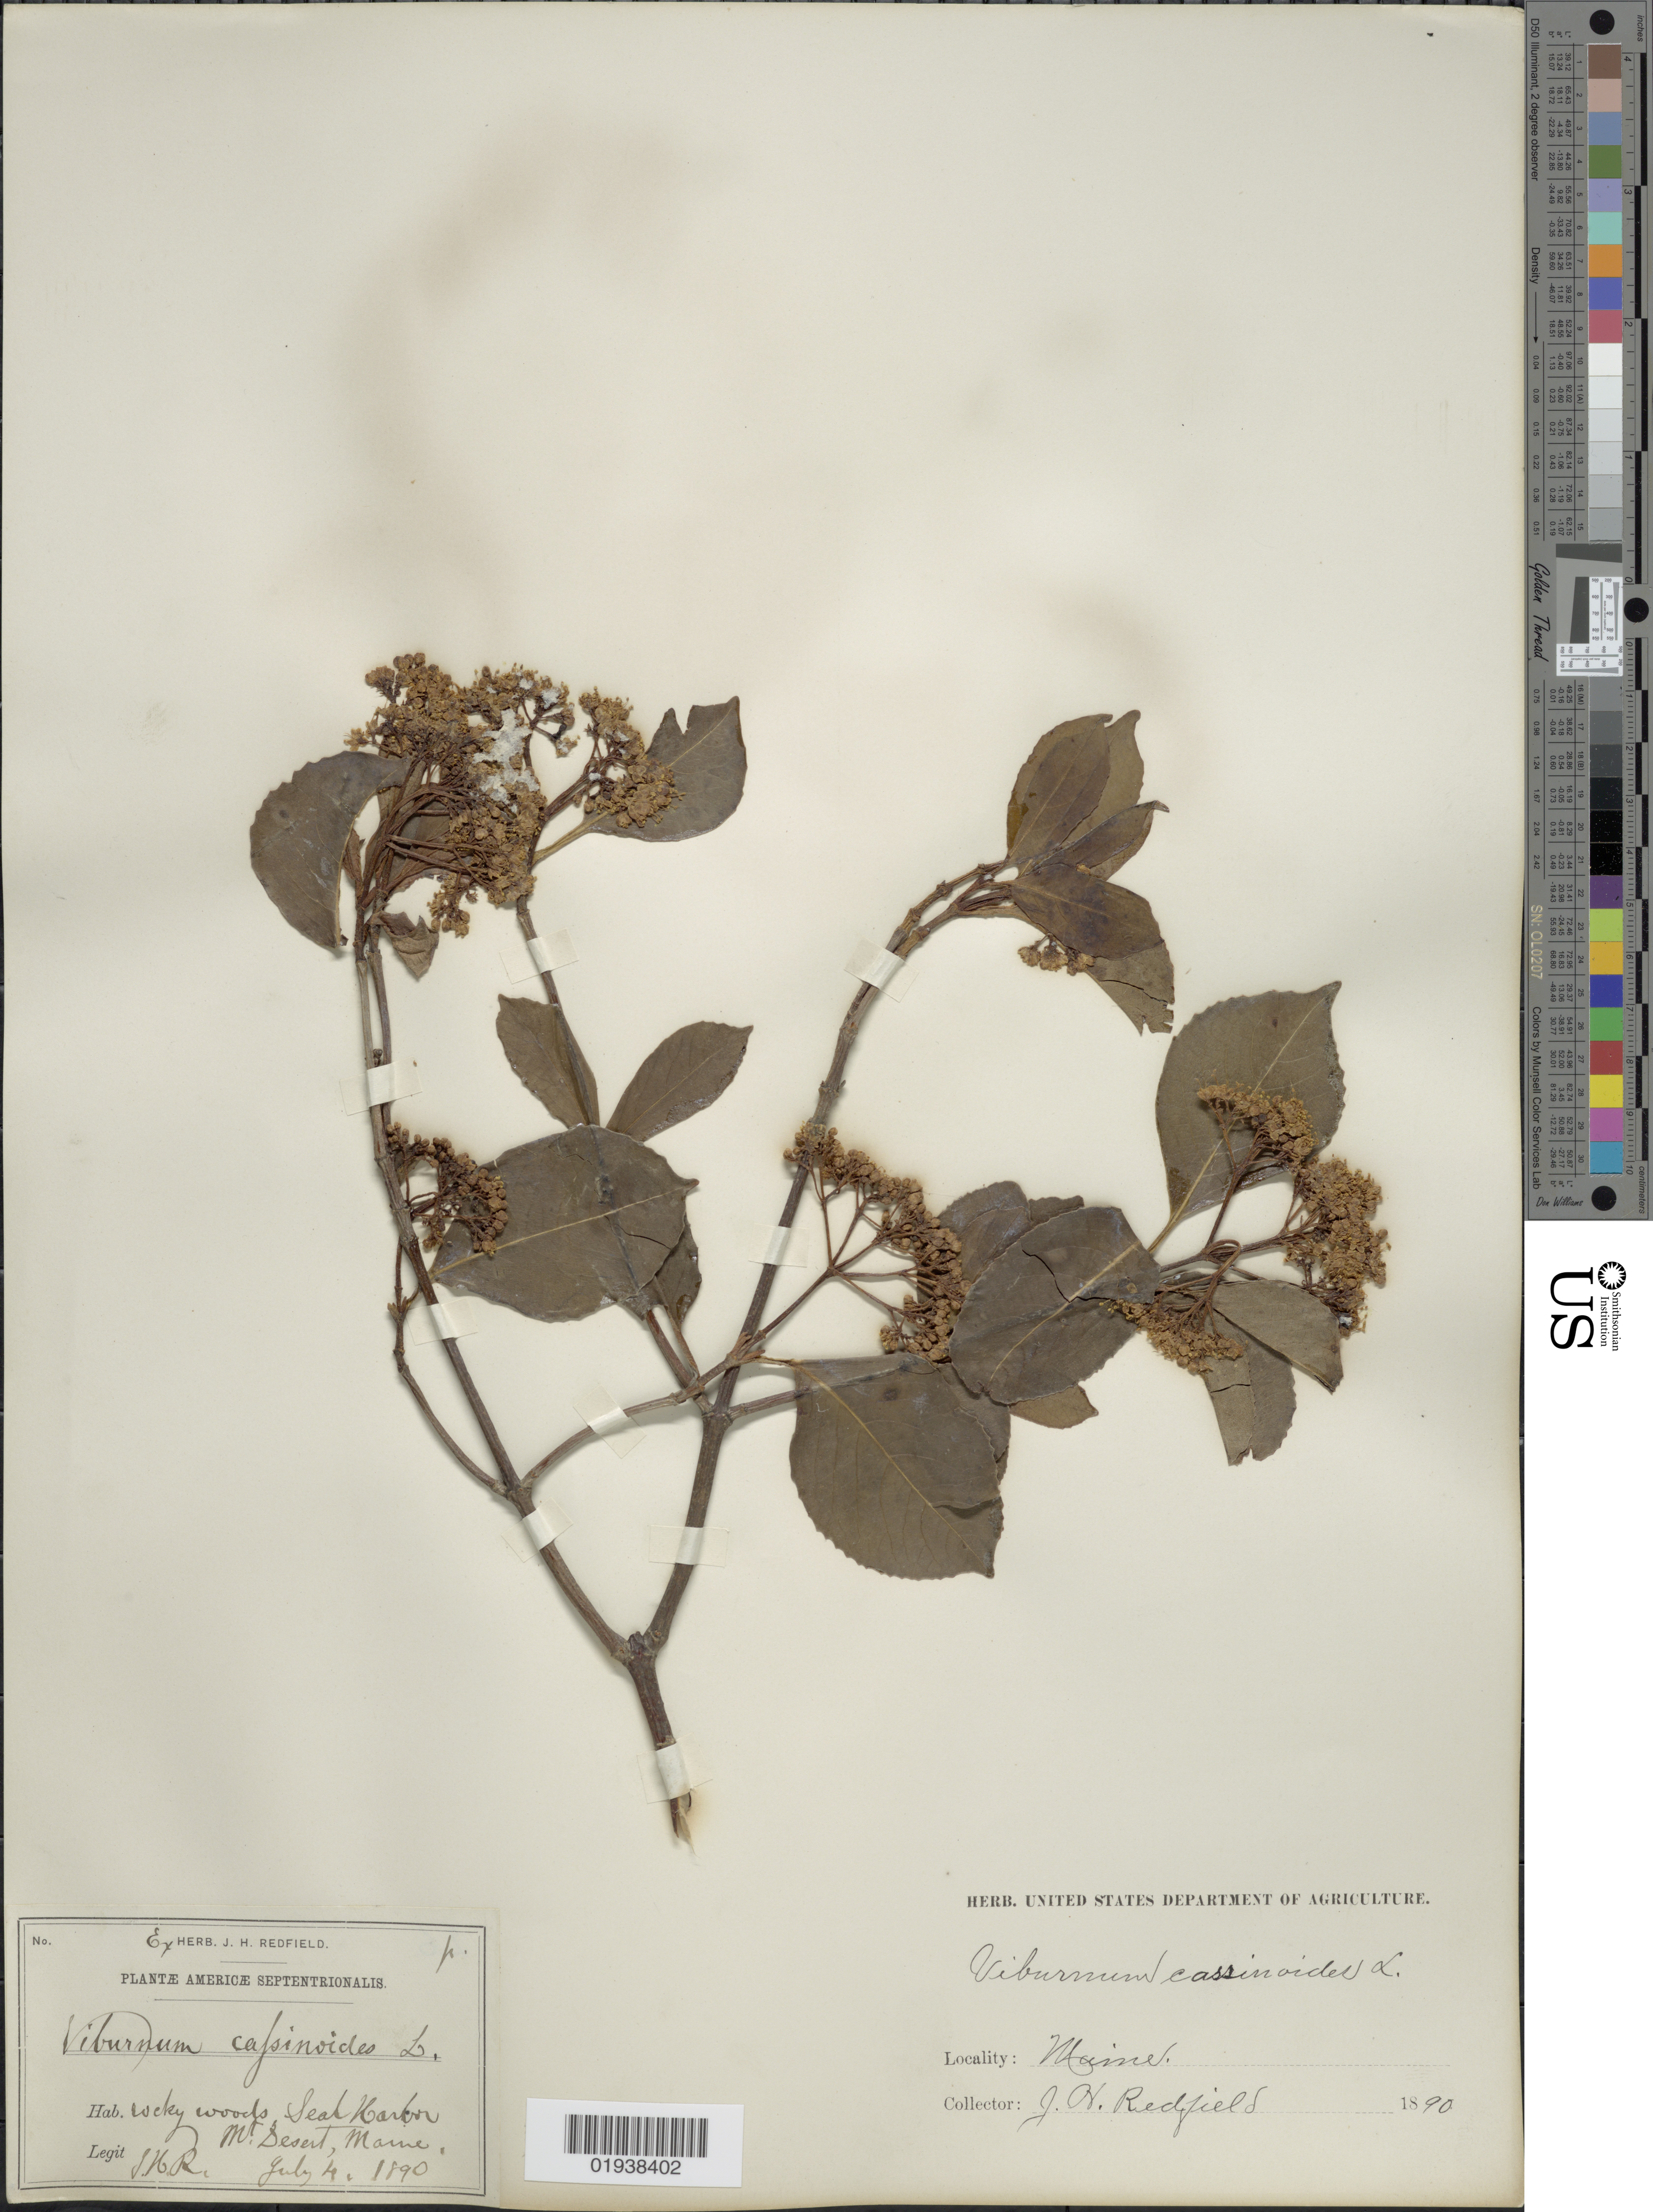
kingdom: Plantae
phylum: Tracheophyta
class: Magnoliopsida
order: Dipsacales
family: Viburnaceae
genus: Viburnum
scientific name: Viburnum cassinoides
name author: L.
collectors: J. Redfield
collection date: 1890-07-04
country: United States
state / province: Maine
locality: Americæ Septentrionalis. Rocky woods, Seal Harbor Mt. Desert.